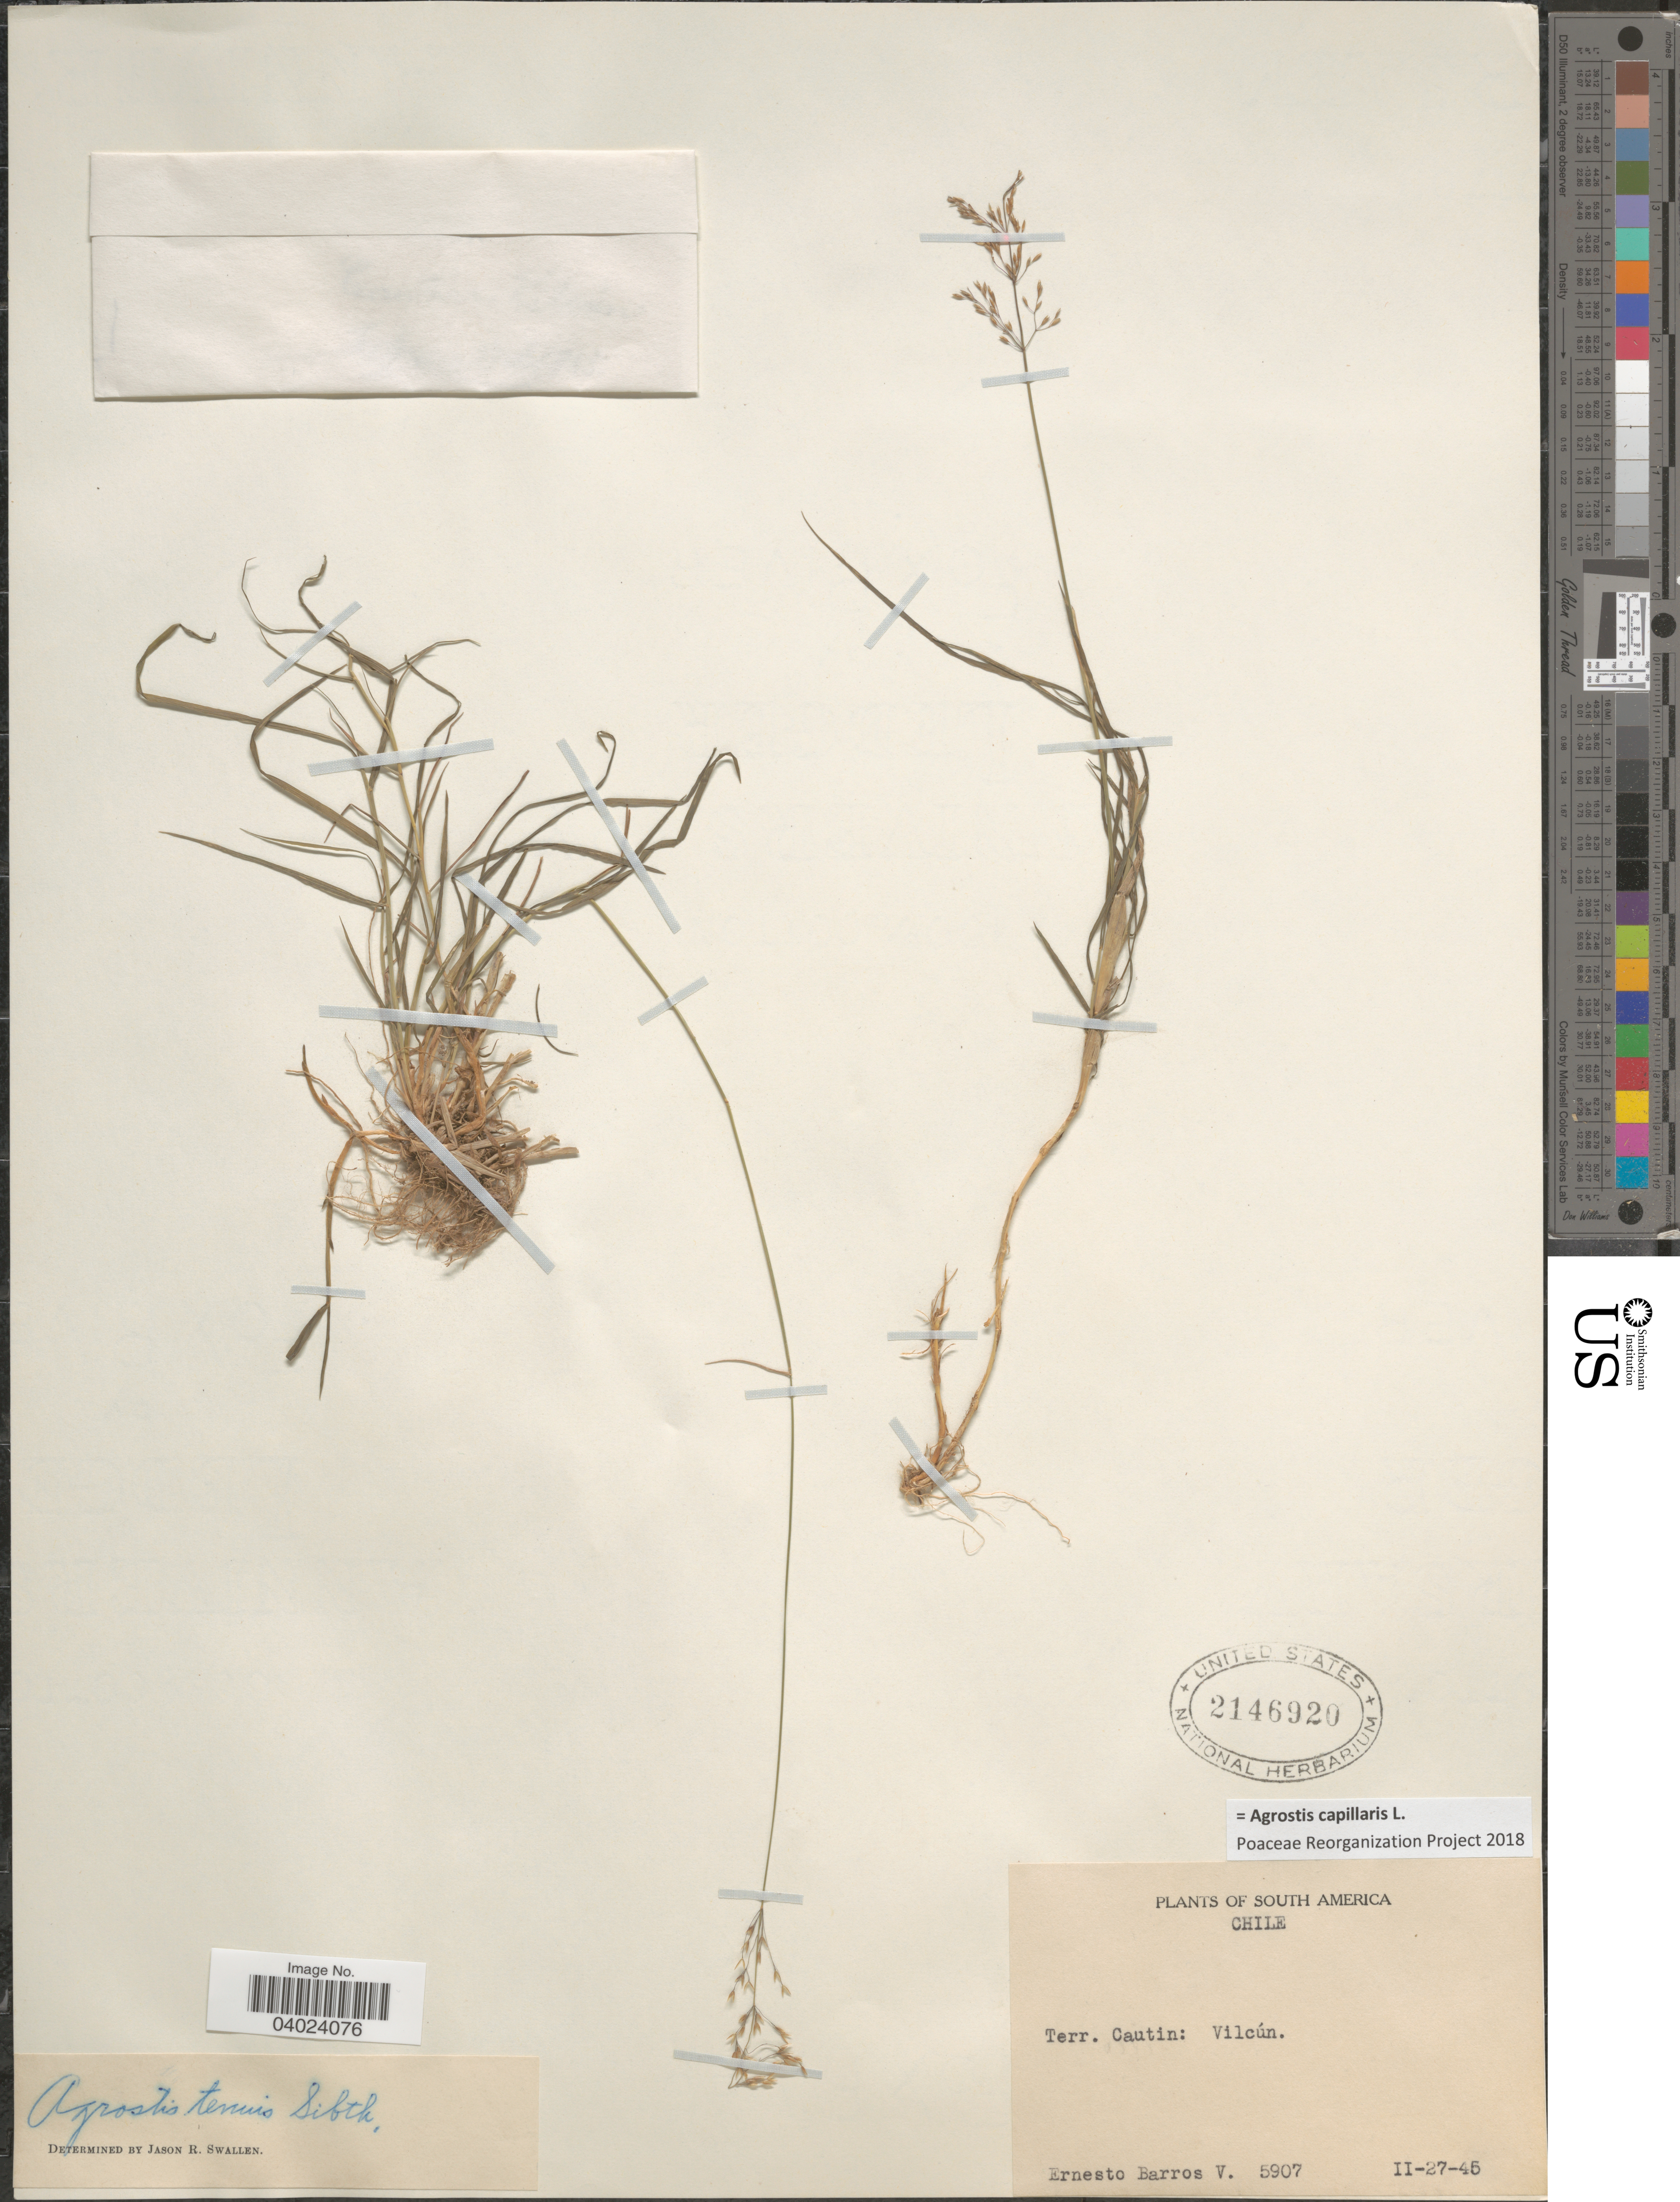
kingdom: Plantae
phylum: Tracheophyta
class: Liliopsida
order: Poales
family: Poaceae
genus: Agrostis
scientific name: Agrostis capillaris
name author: L.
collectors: E. Barros V.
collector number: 5907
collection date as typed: Transcribed d/m/y: 27/2/45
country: Chile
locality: Terr. Cautin: Vilcún.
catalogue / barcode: US 2146920